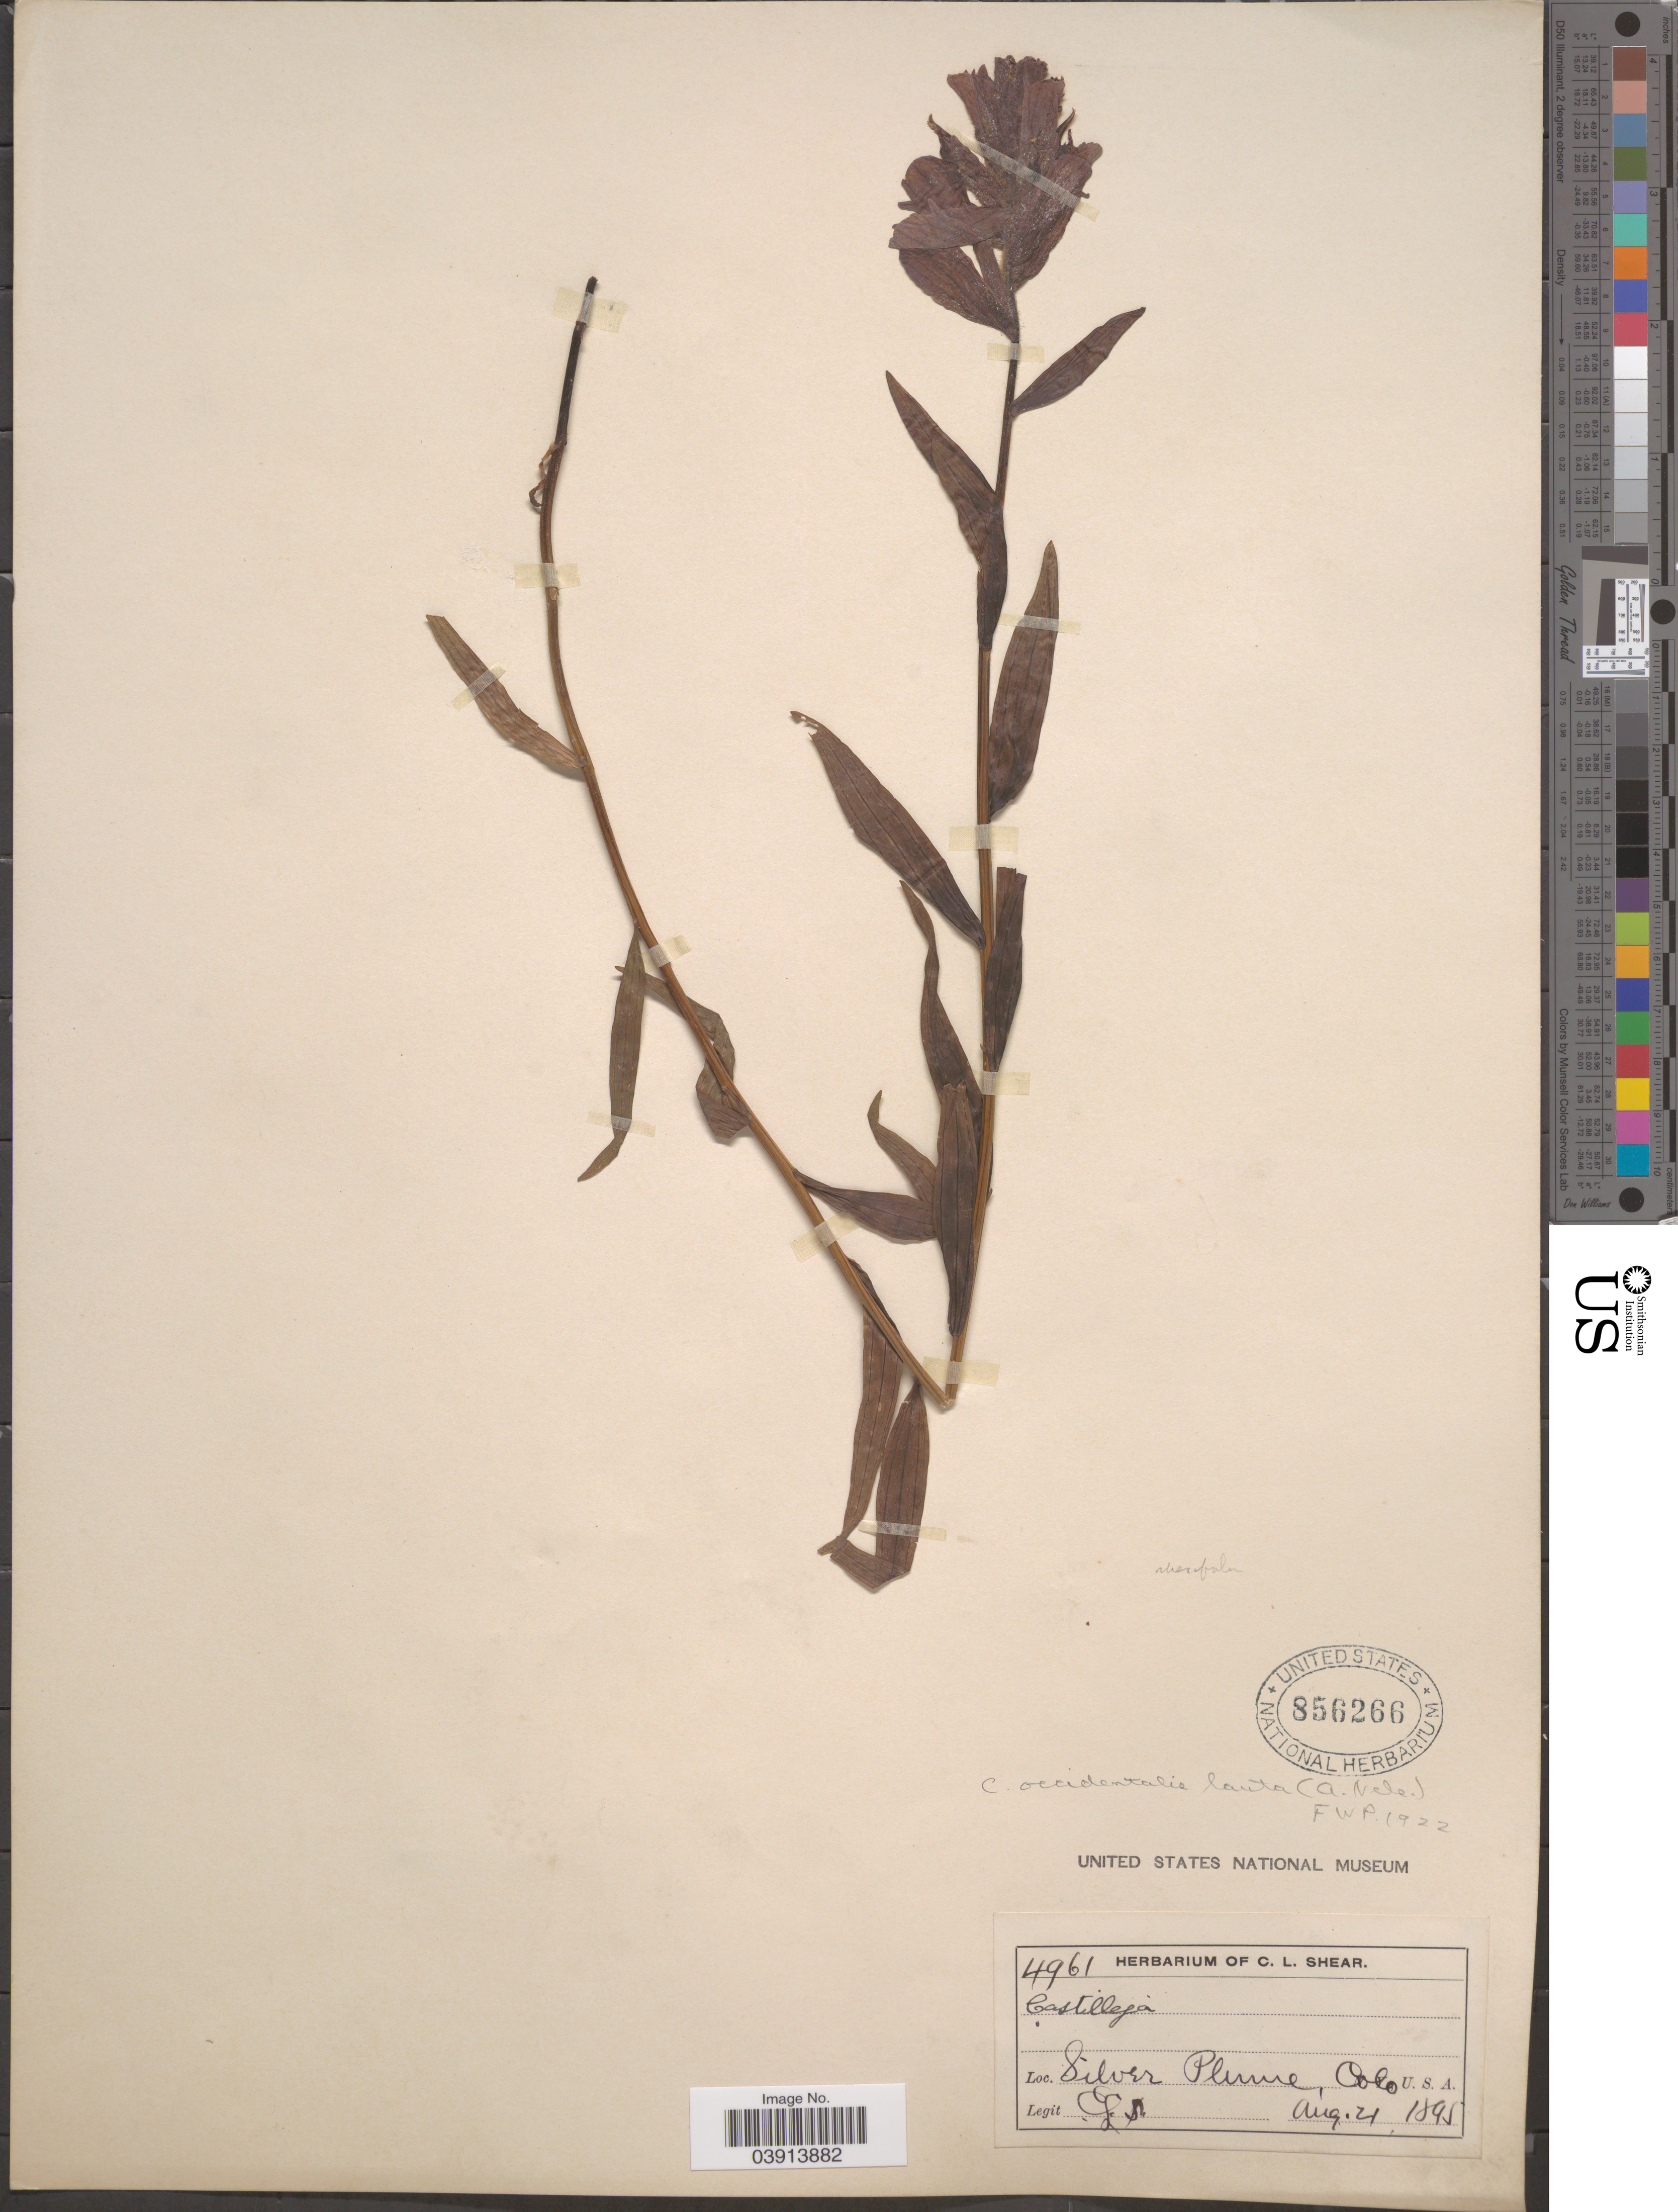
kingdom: Plantae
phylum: Tracheophyta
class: Magnoliopsida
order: Lamiales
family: Orobanchaceae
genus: Castilleja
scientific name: Castilleja rhexiifolia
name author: Rydb.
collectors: C. L. Shear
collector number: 4961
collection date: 1895-08-21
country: United States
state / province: Colorado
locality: Silver Plume.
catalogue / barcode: US 856266